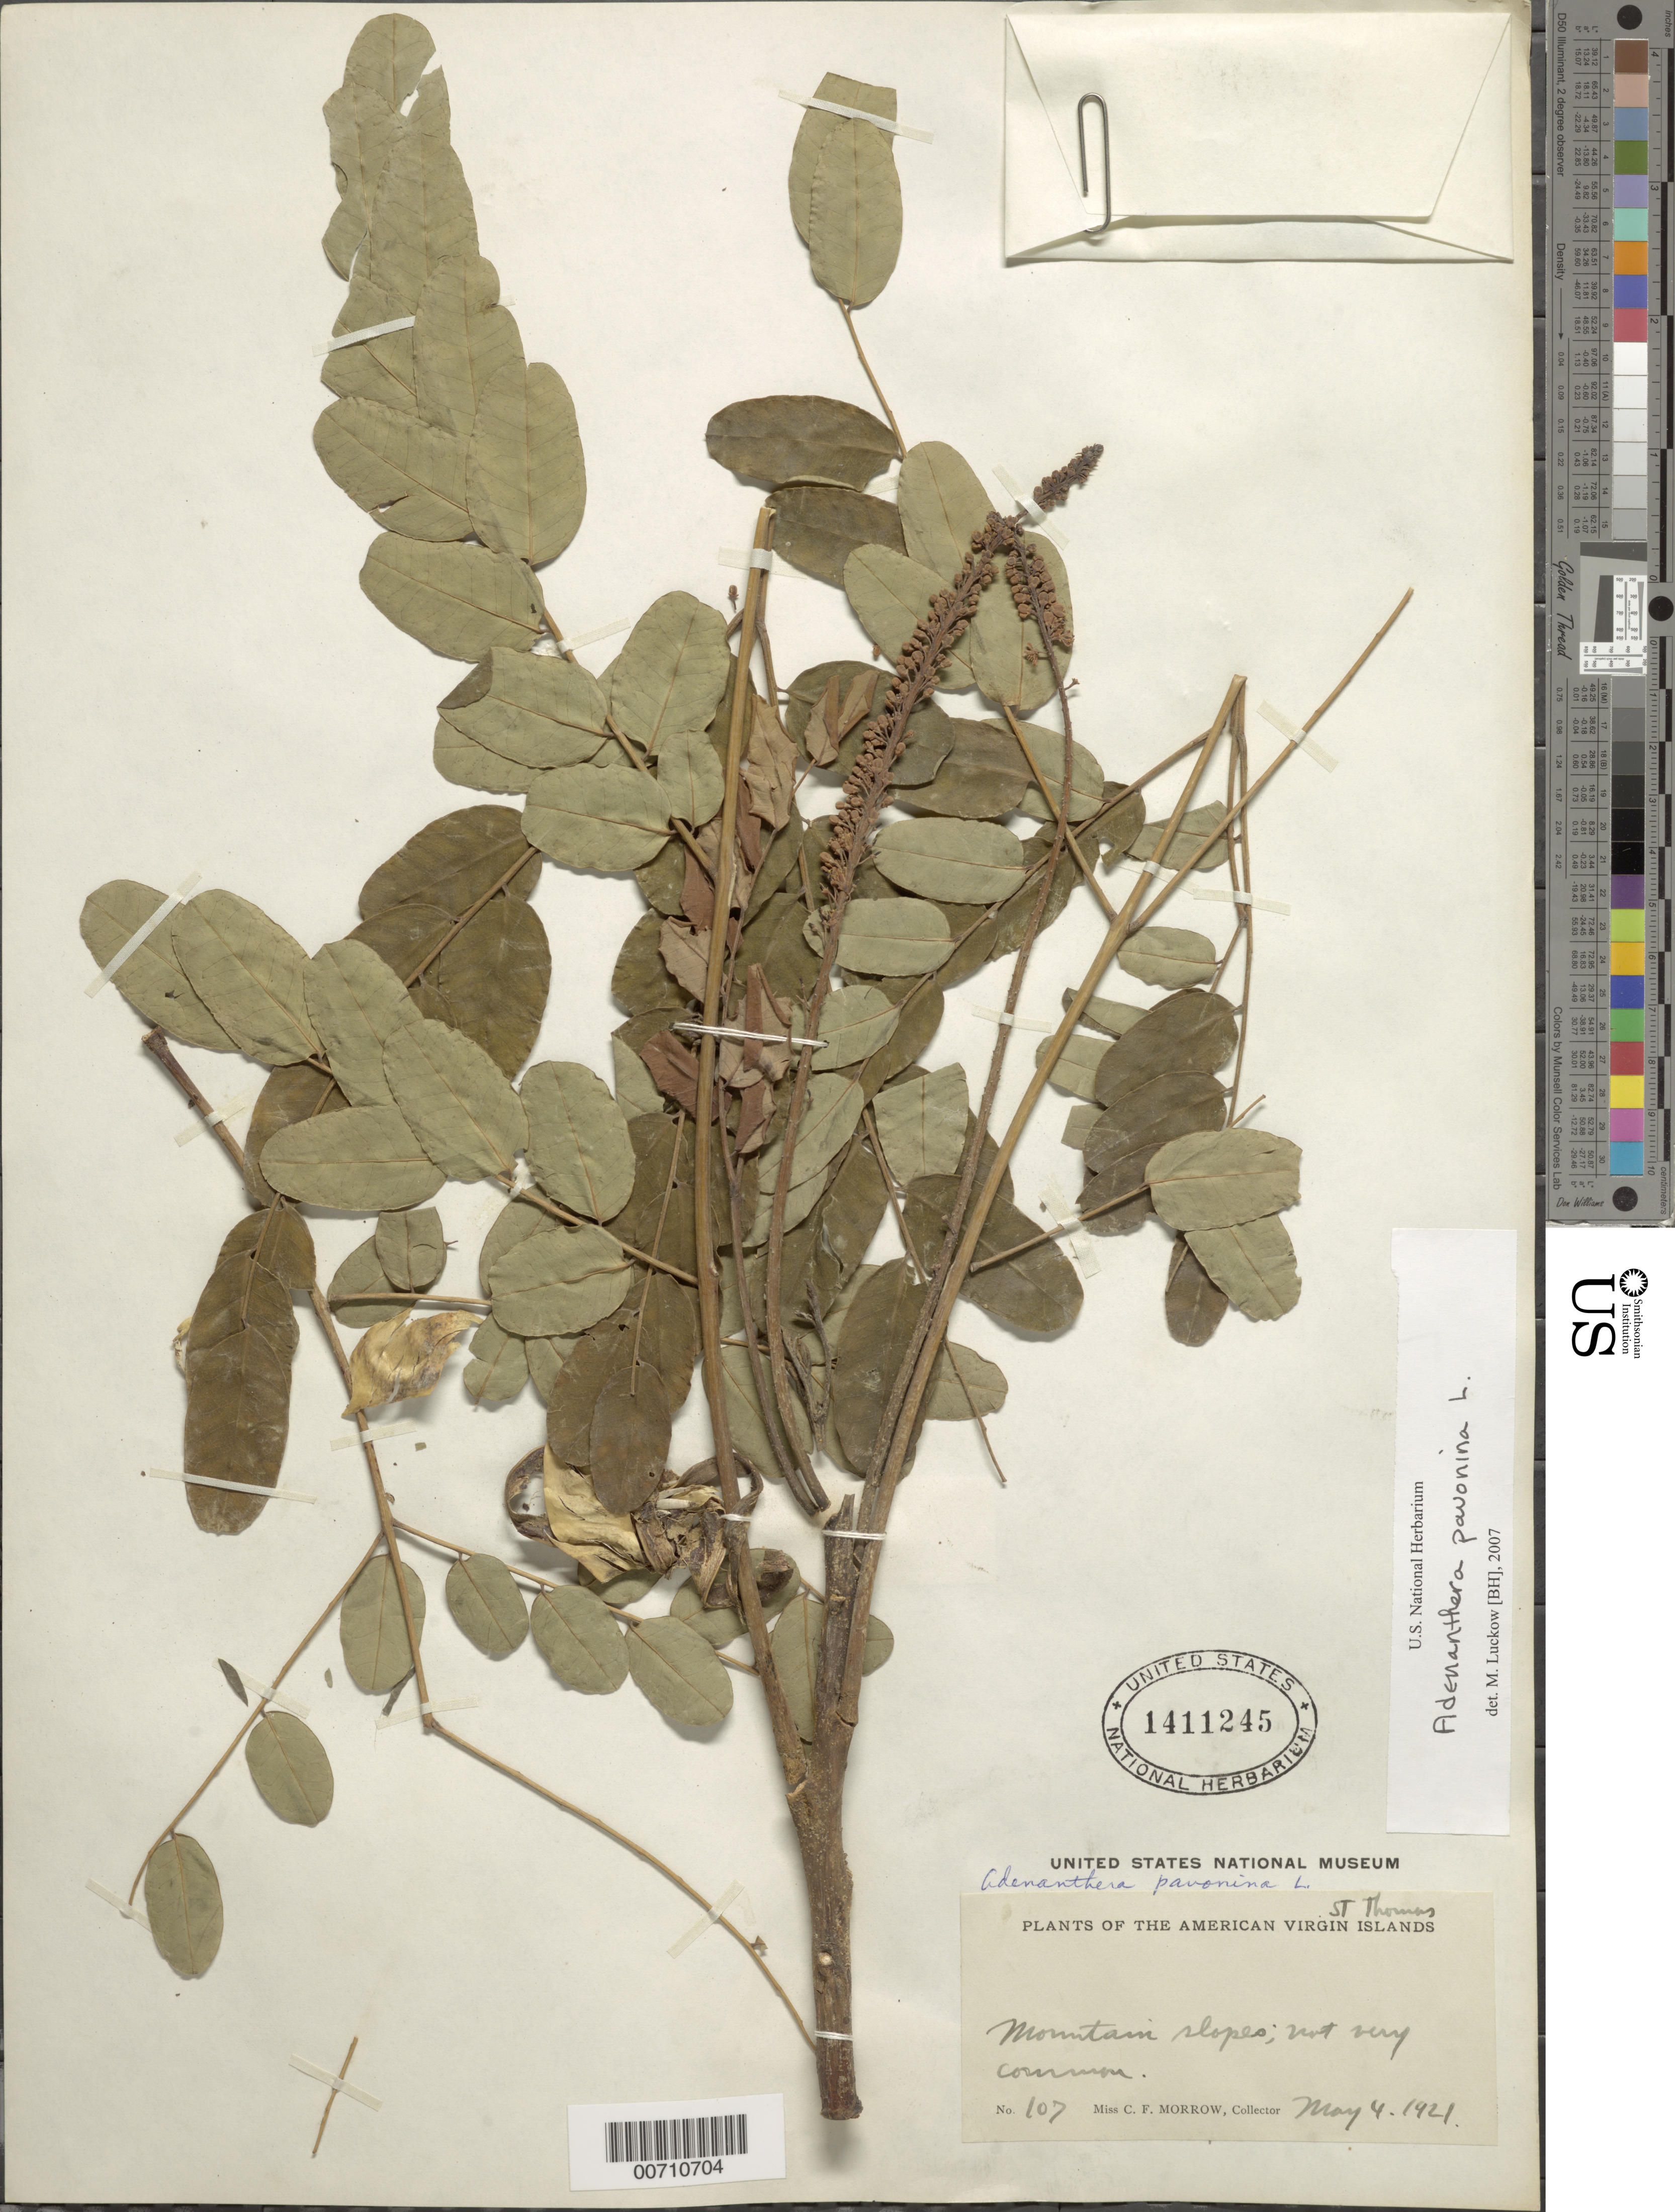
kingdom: Plantae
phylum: Tracheophyta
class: Magnoliopsida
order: Fabales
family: Fabaceae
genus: Adenanthera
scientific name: Adenanthera pavonina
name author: L.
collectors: C. Morrow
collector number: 107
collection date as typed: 04 May 1921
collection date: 1921-05-04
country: U.S. Virgin Islands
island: St. Thomas Island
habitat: Mountain slopes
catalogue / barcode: US 1411245